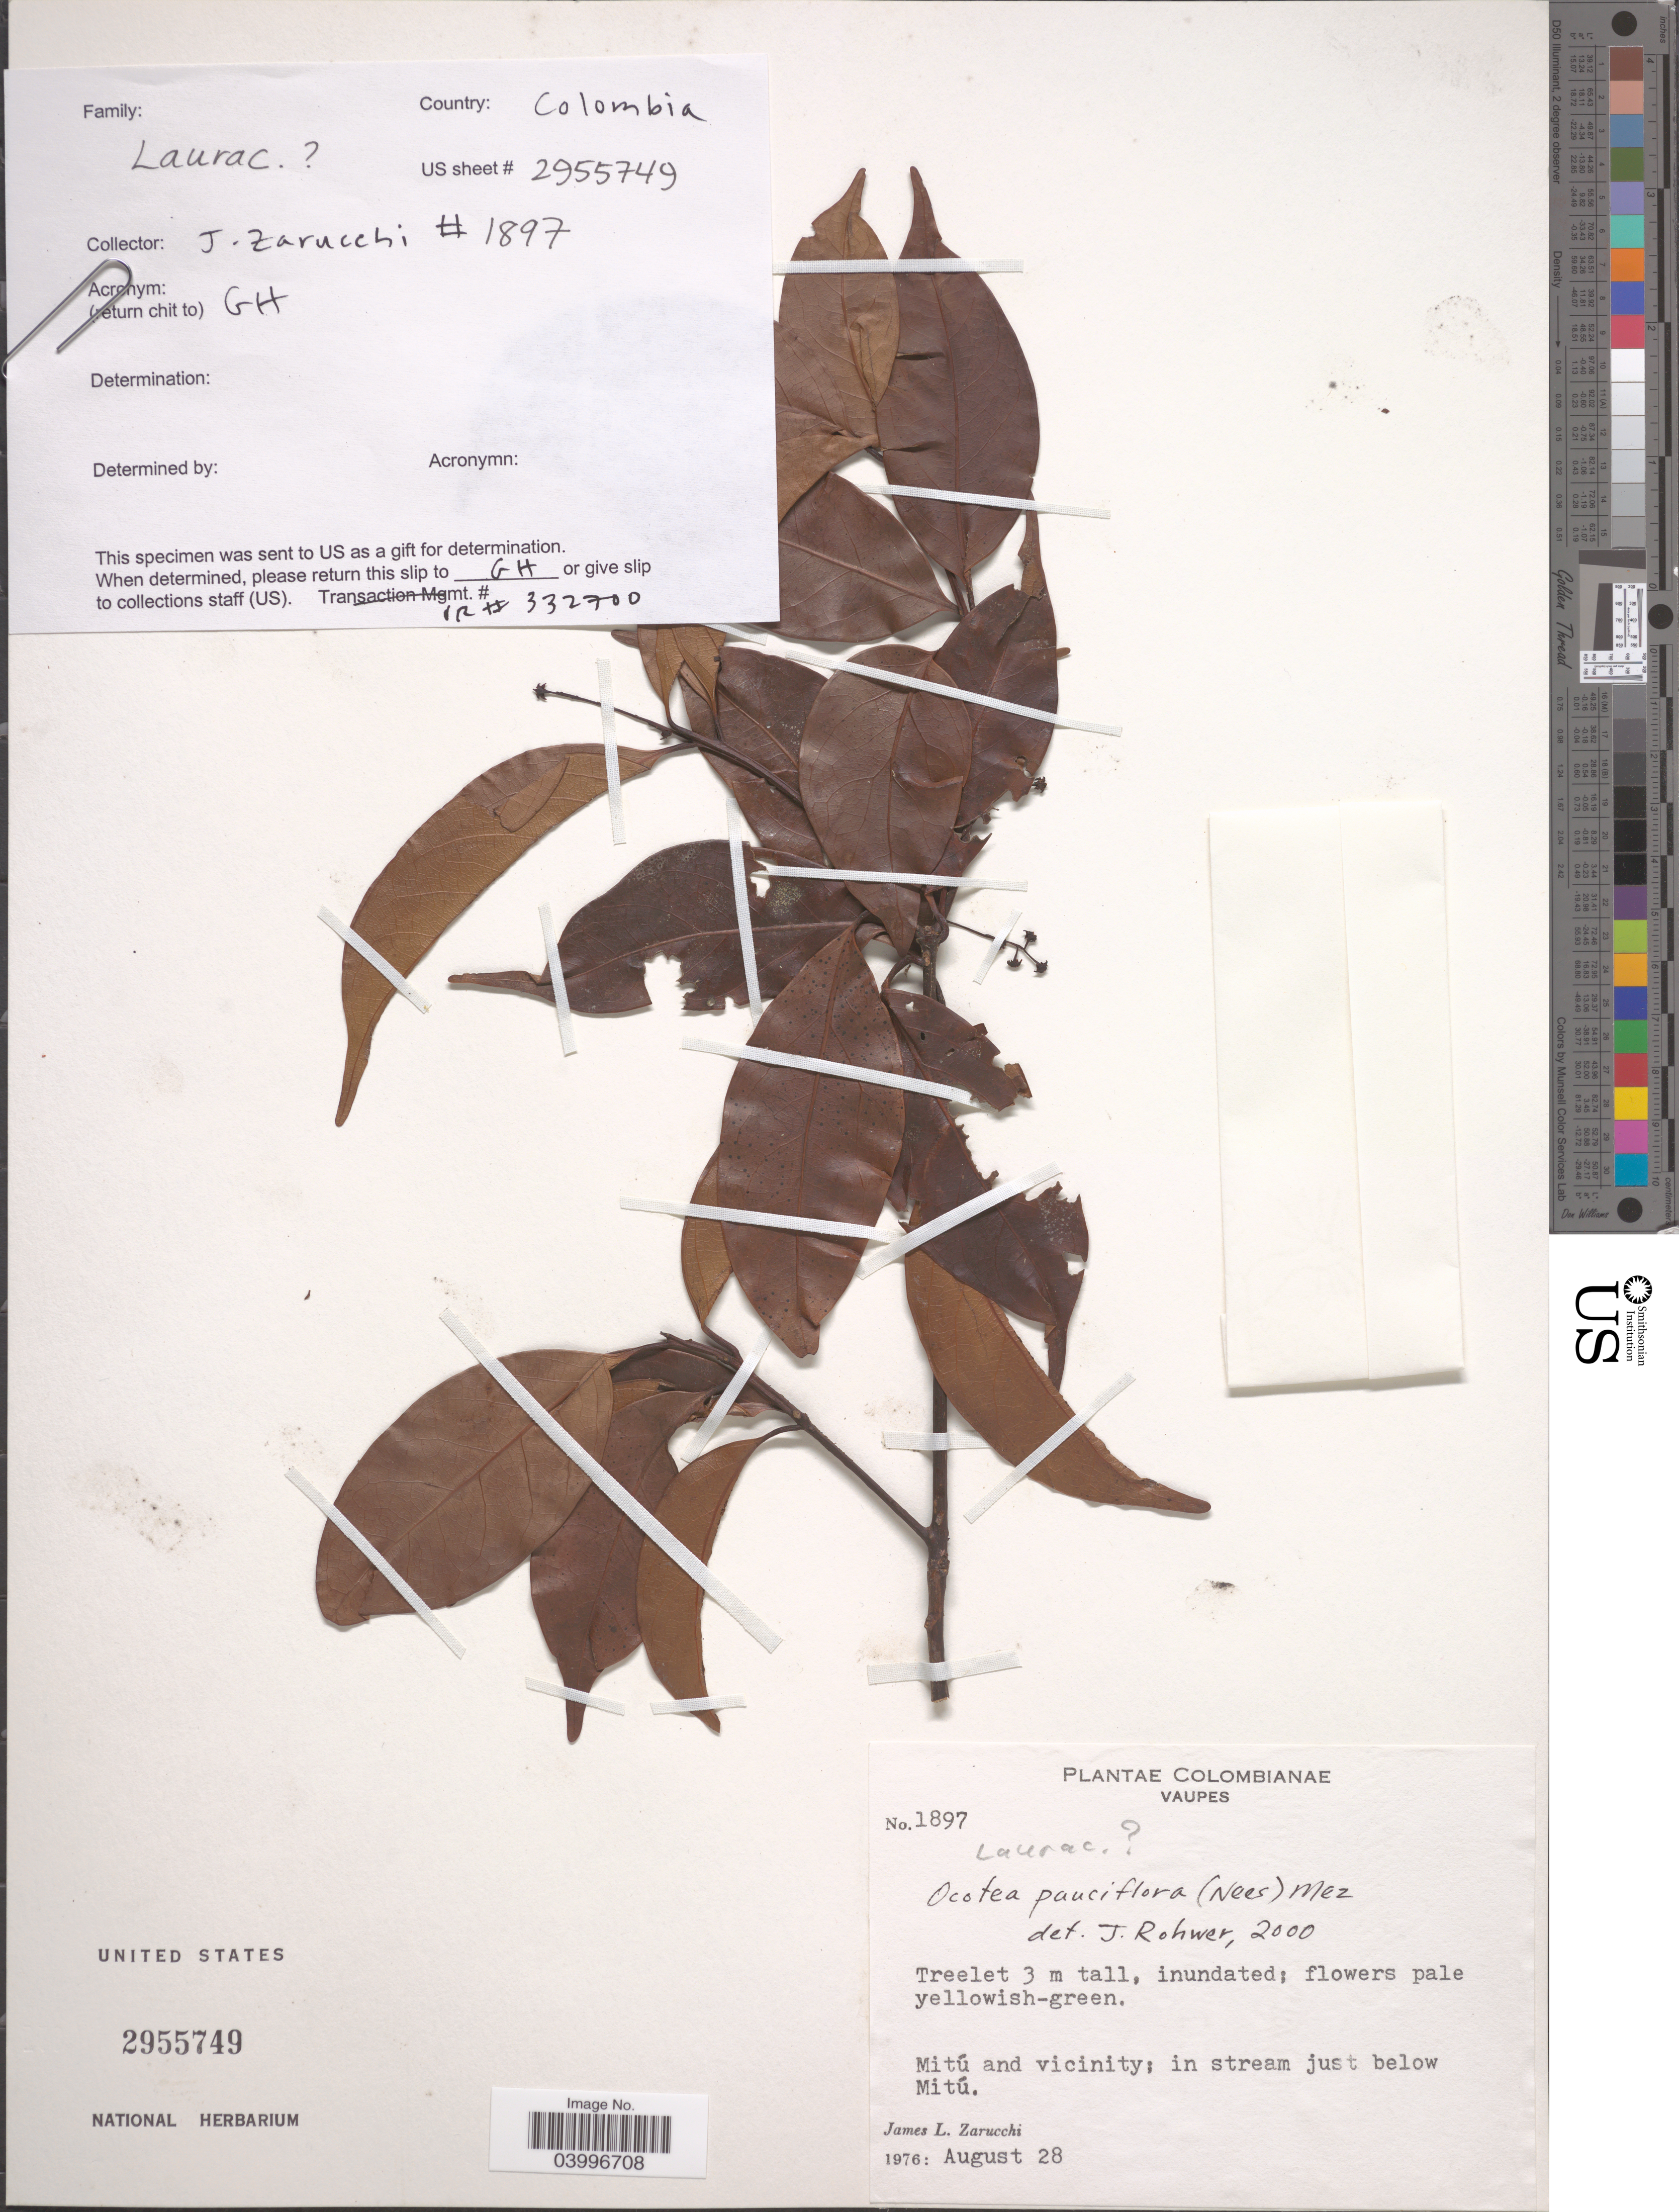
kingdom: Plantae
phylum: Tracheophyta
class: Magnoliopsida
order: Laurales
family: Lauraceae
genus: Ocotea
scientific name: Ocotea pauciflora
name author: (Nees) Mez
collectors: J. L. Zarucchi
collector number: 1897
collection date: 1976-08-28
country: Colombia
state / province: Vaupés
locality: Mitú and vicinity; in stream just below Mitú.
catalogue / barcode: US 2955749